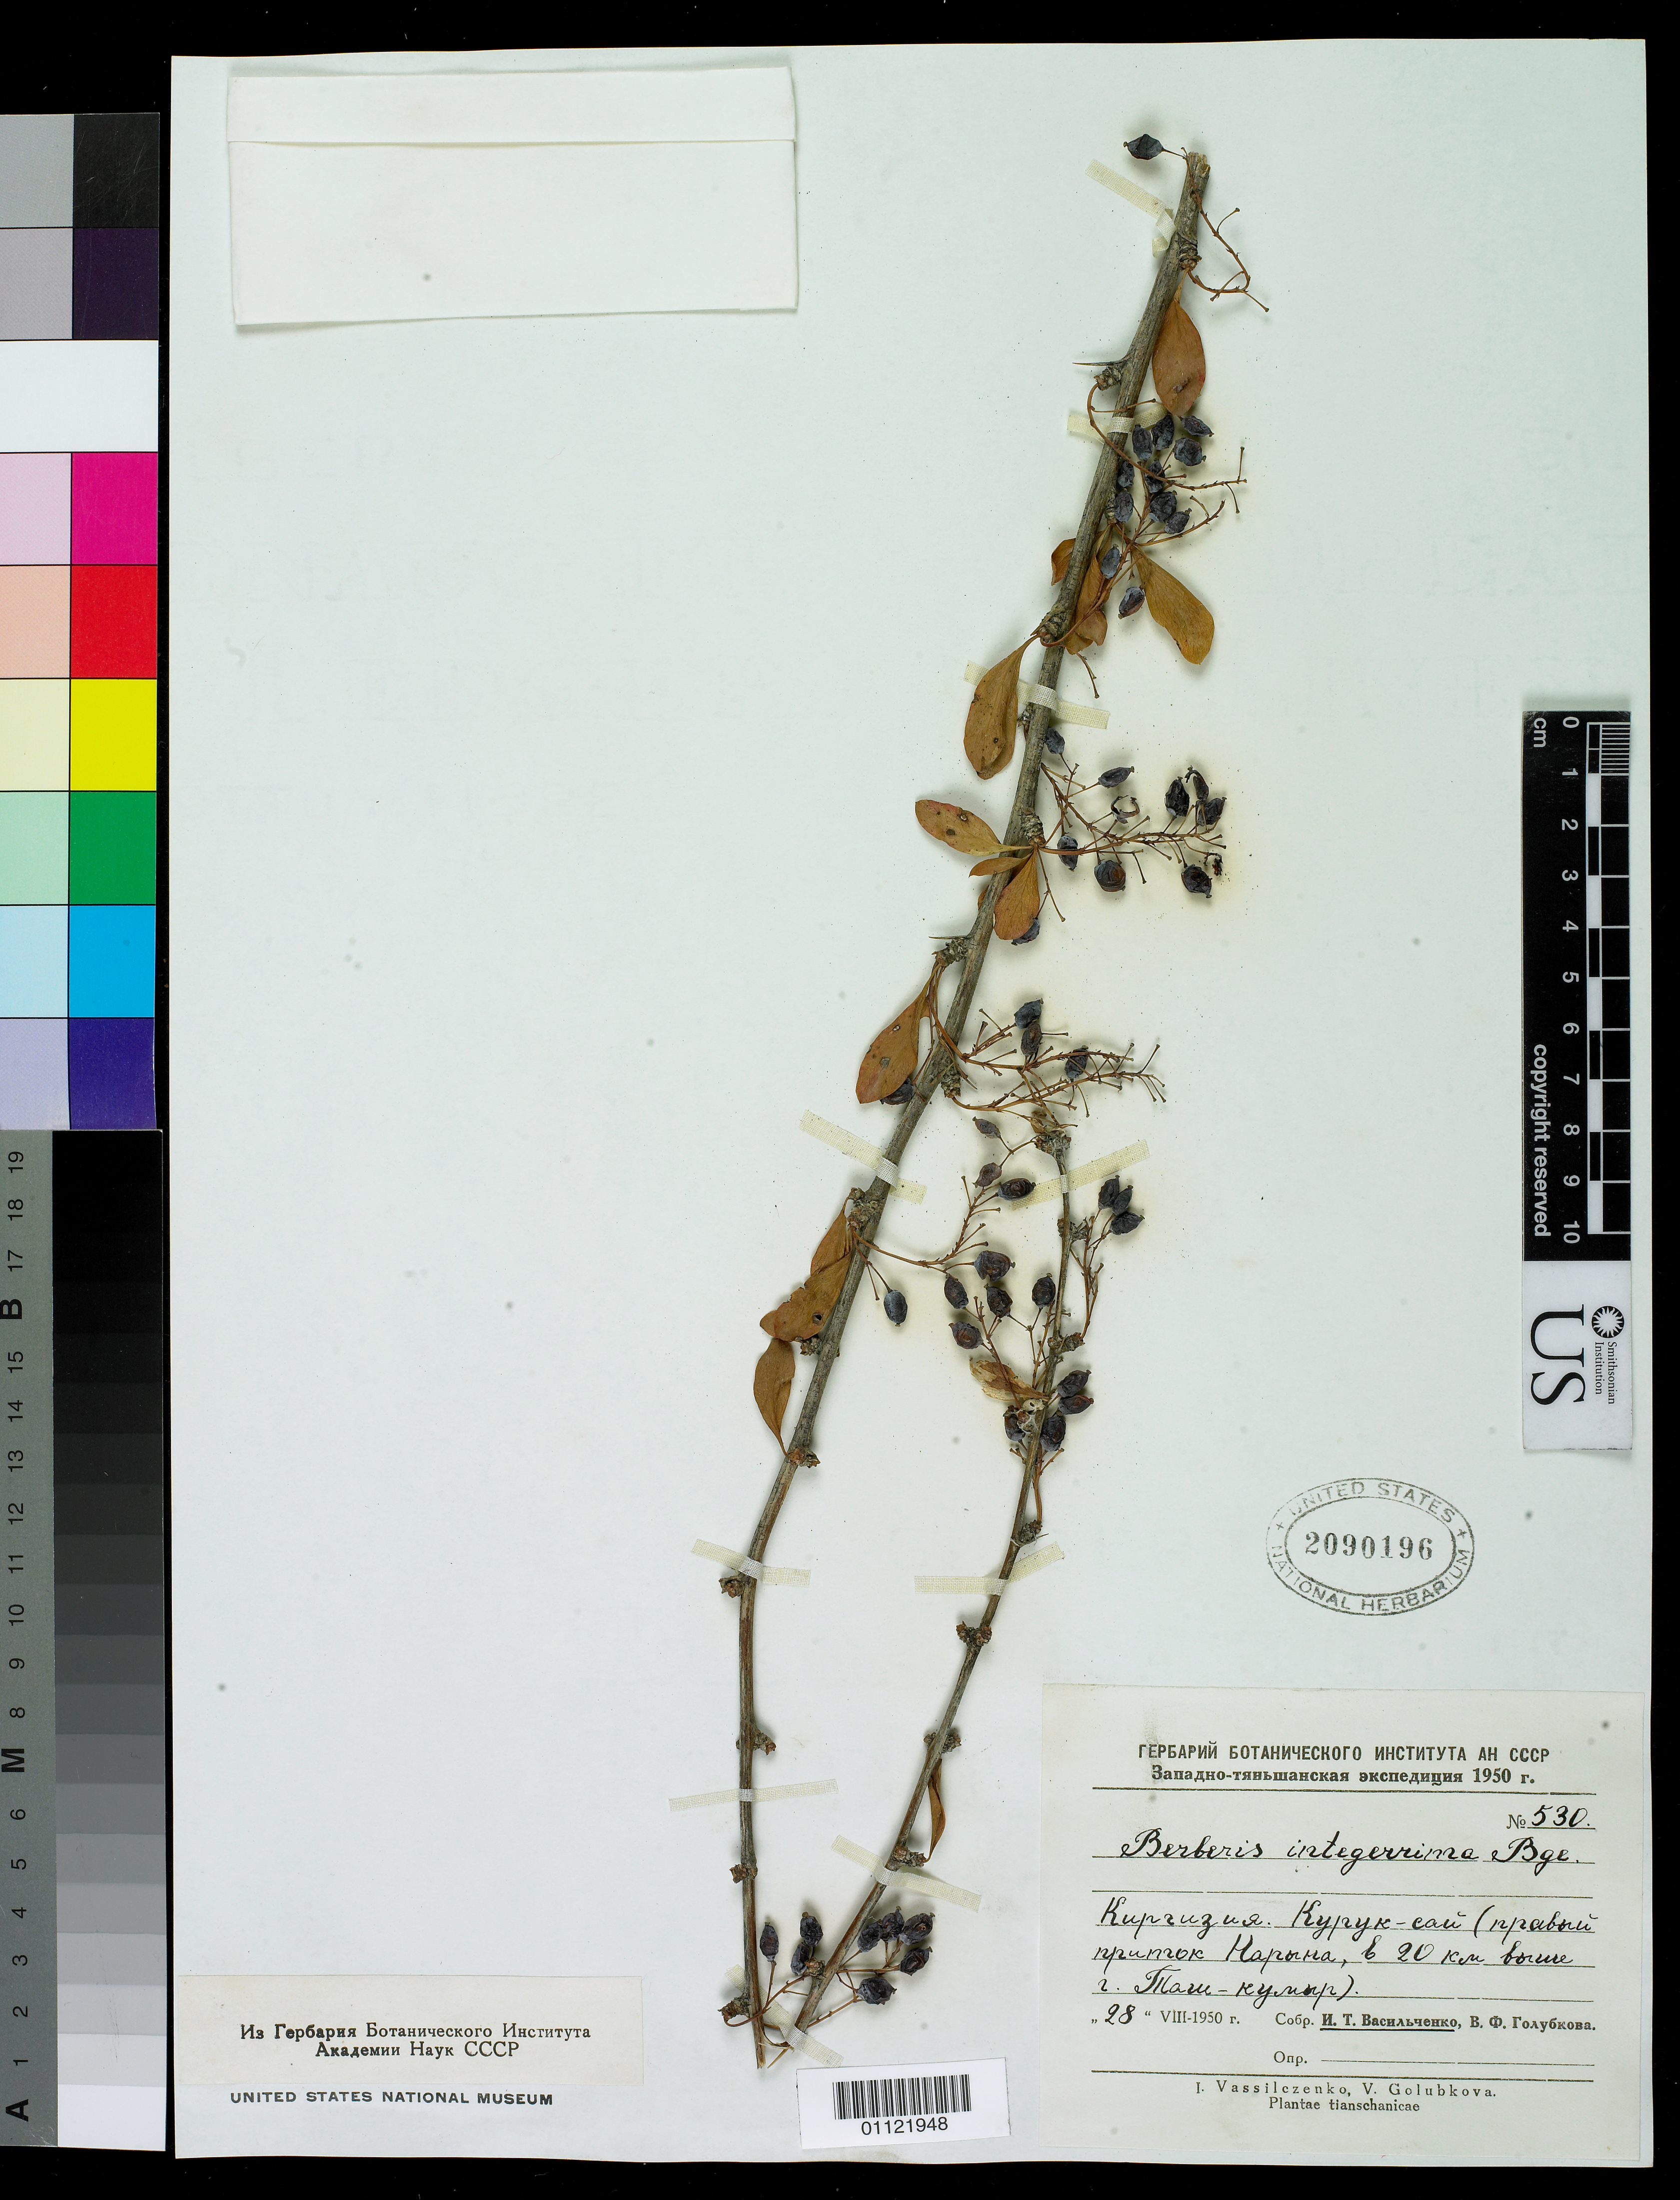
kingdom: Plantae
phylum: Tracheophyta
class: Magnoliopsida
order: Ranunculales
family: Berberidaceae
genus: Berberis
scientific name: Berberis integerrima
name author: Bunge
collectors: I. T. Vassilczenko & V. F. Golubkova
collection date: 1950-08-28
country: Kyrgyzstan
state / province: Jalal-Abad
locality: Kupruzue, Kypyk-eau, right bank of Naryn R. 20 km above Tashkomur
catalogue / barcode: US 2090196